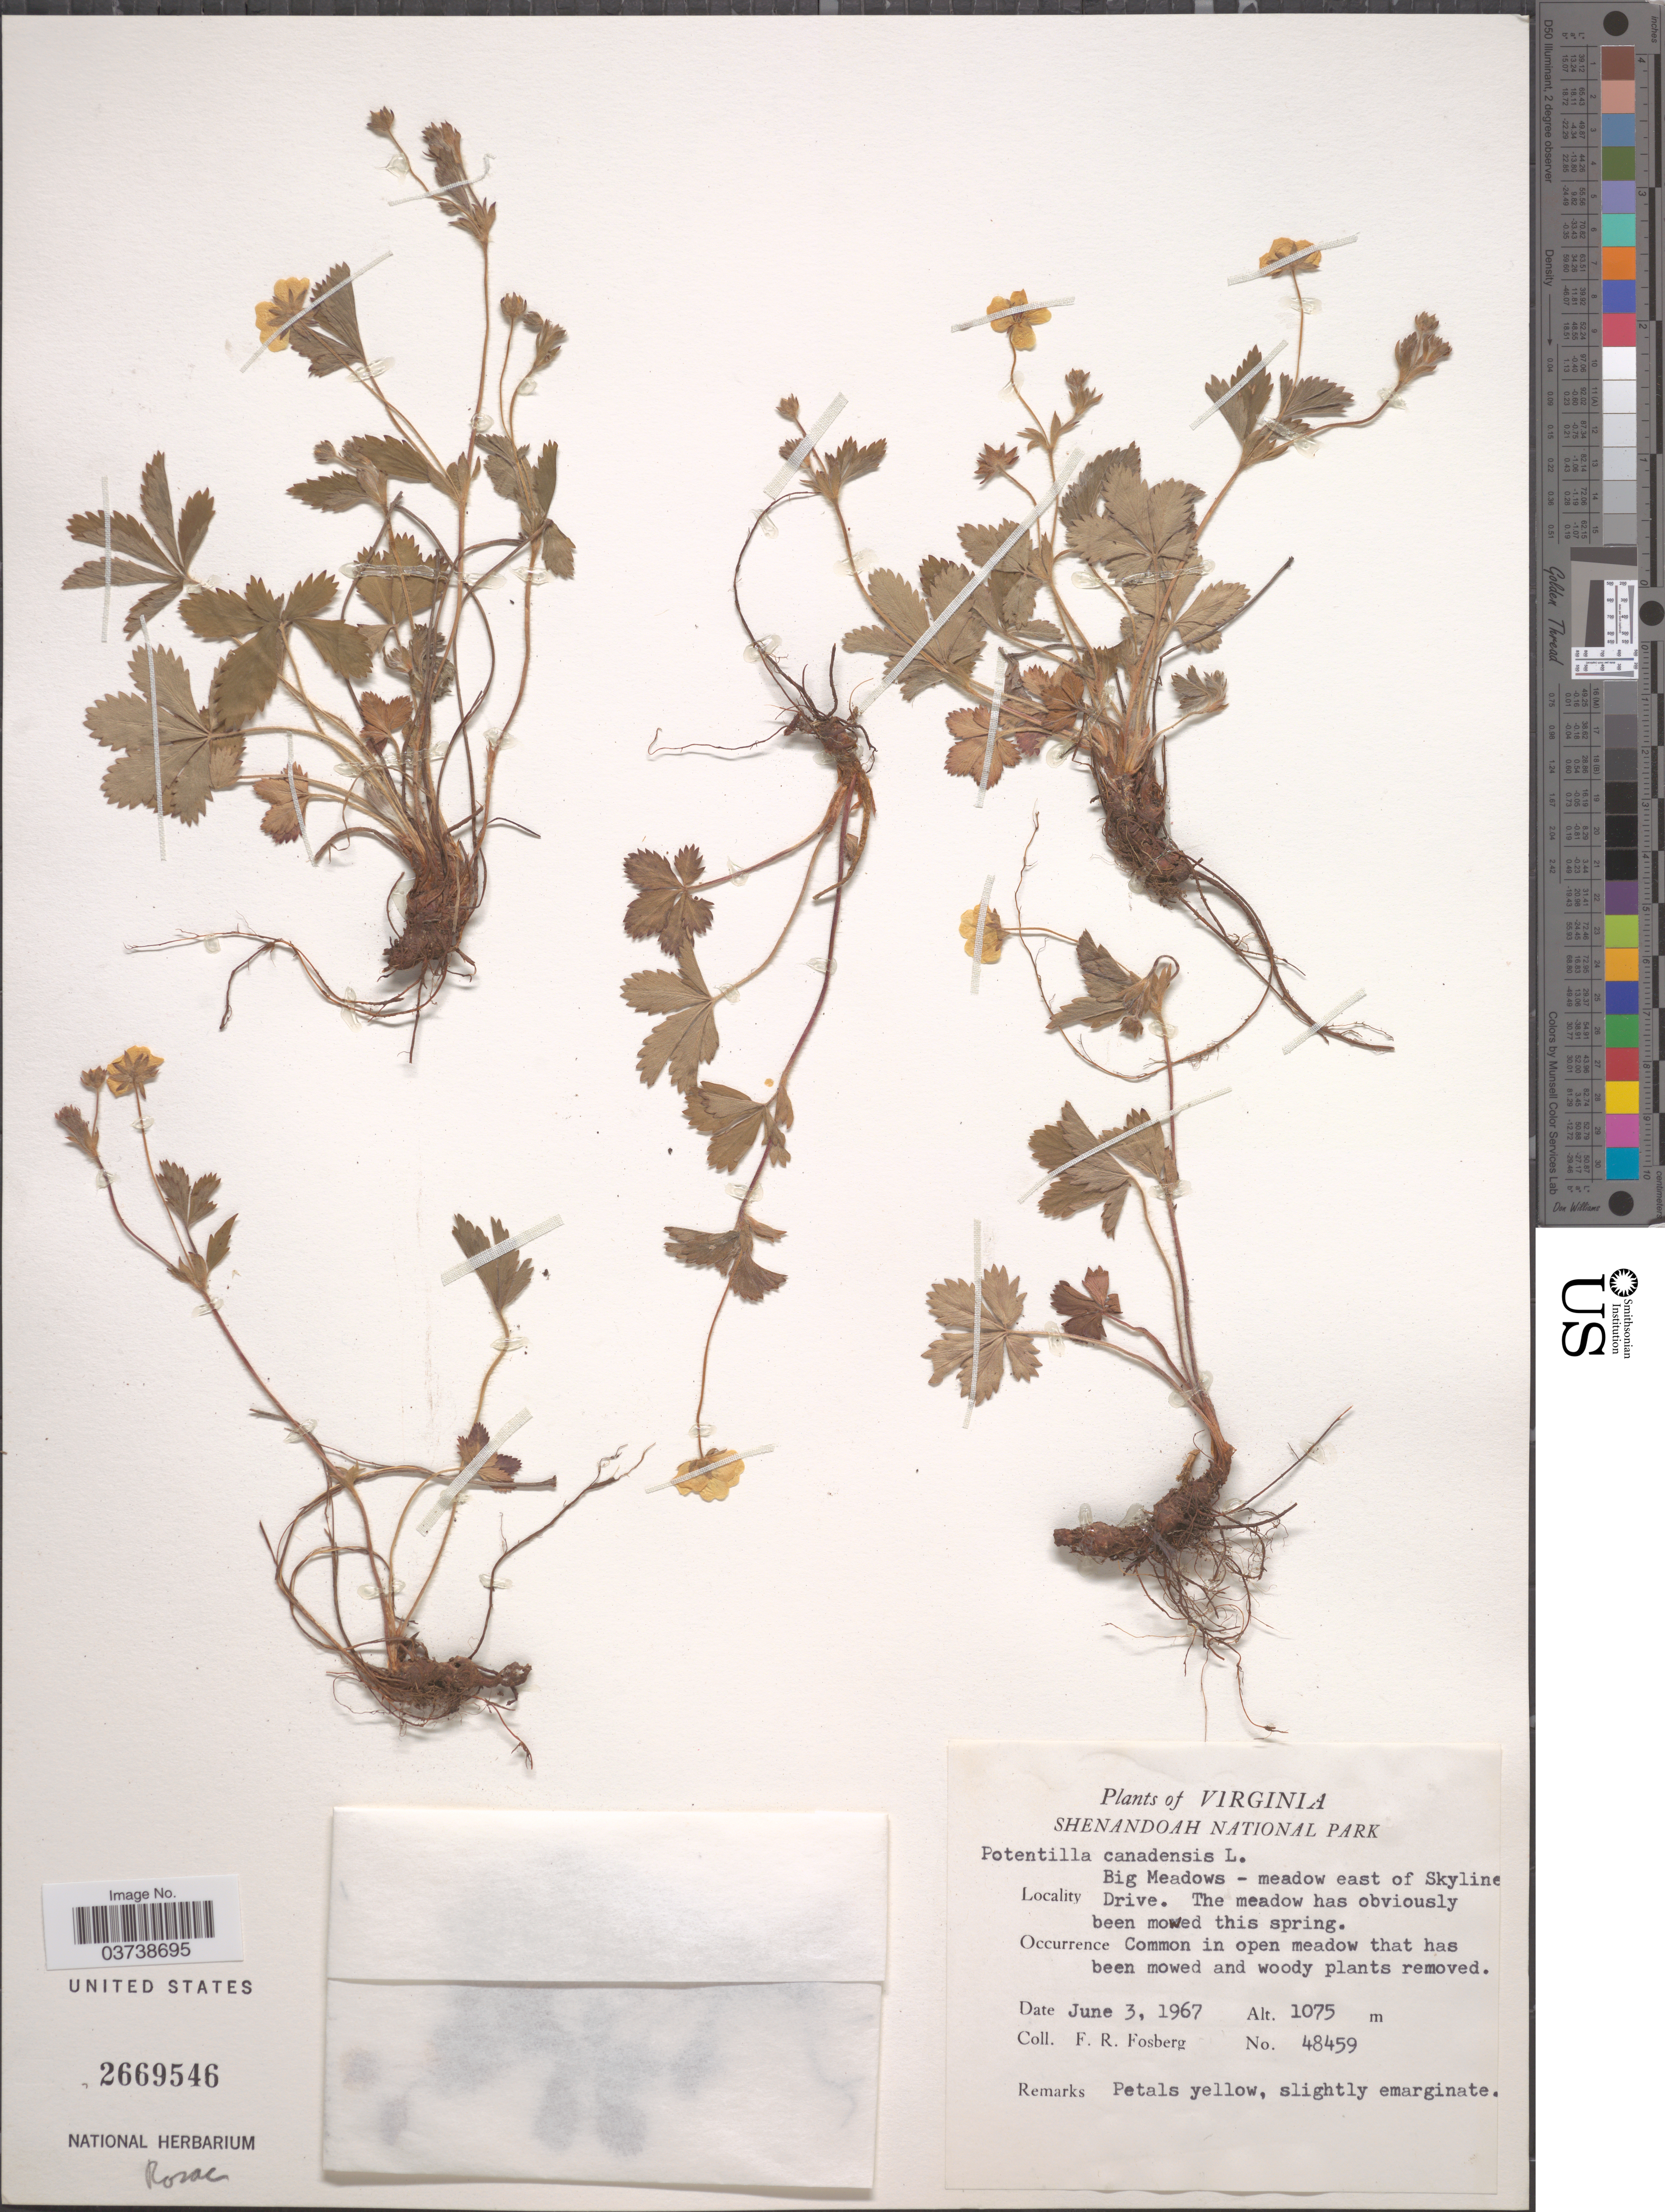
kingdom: Plantae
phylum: Tracheophyta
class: Magnoliopsida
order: Rosales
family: Rosaceae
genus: Potentilla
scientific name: Potentilla canadensis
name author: L.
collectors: F. R. Fosberg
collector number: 48459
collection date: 1967-06-03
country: United States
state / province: Virginia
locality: Shenandoah National Park. Big Meadows- meadow east of Skyline Drive.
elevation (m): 1075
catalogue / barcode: US 2669546